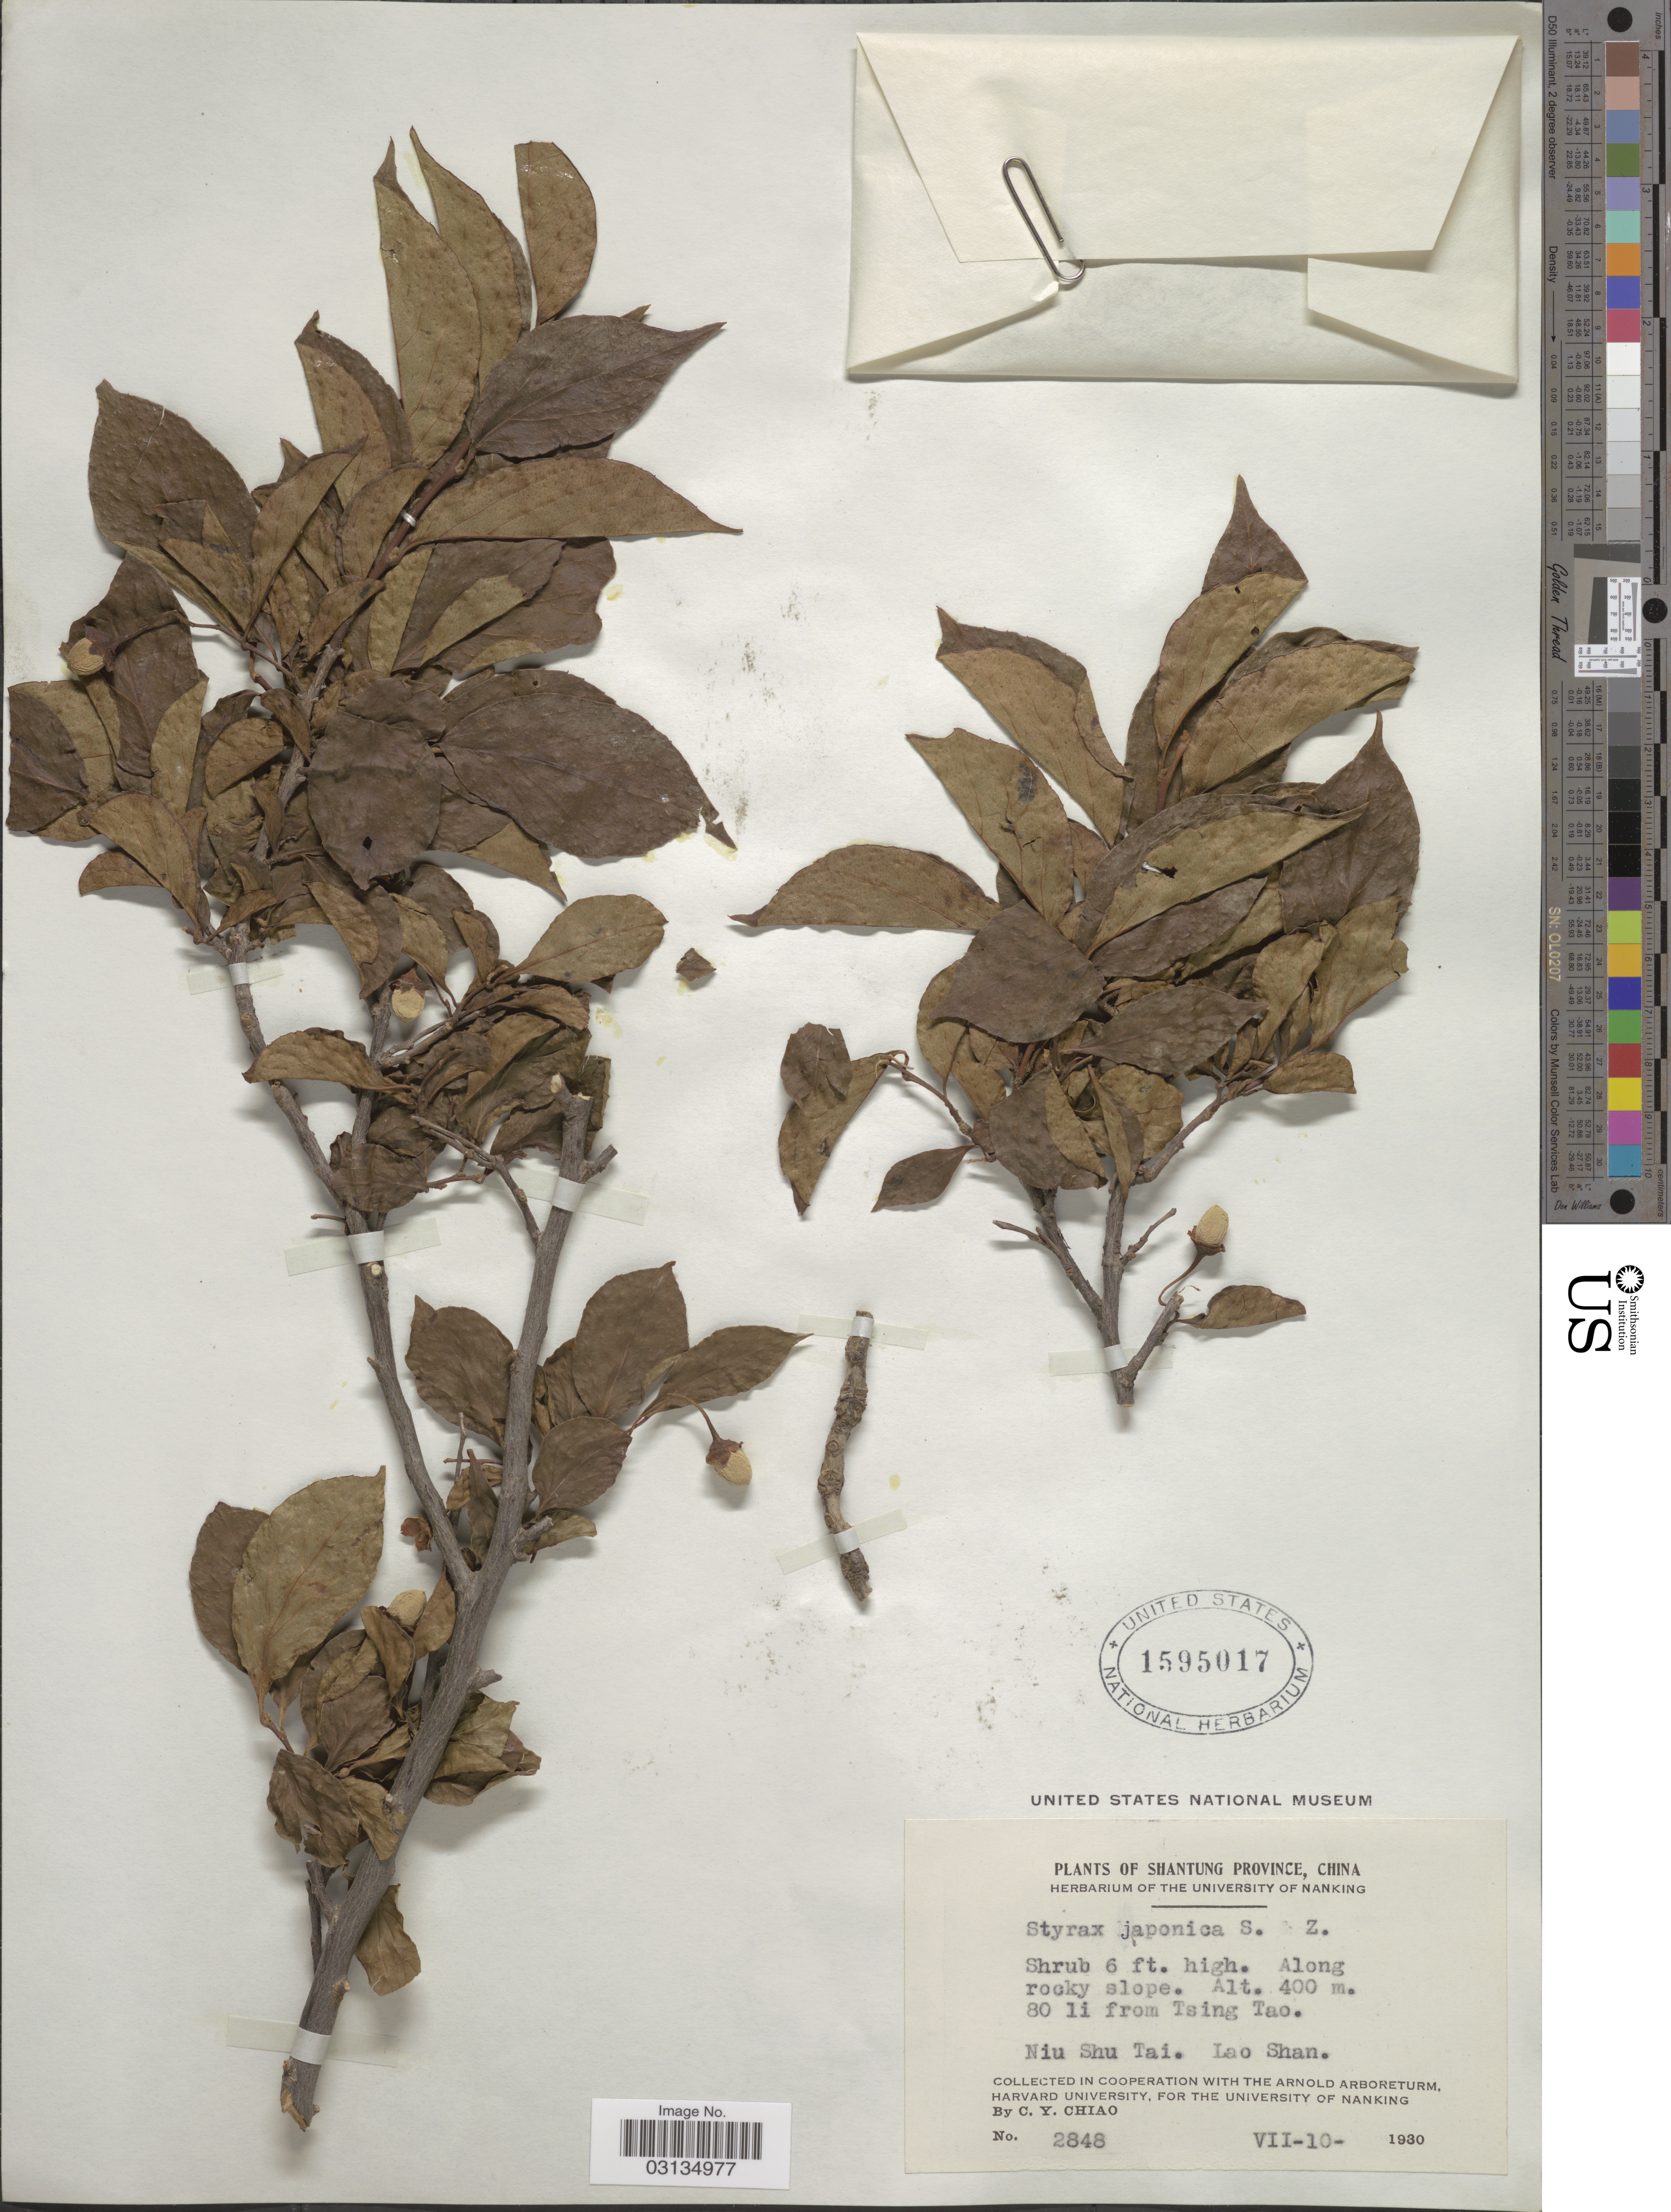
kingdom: Plantae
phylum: Tracheophyta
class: Magnoliopsida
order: Ericales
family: Styracaceae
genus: Styrax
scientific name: Styrax japonicus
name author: Siebold & Zucc.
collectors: C. Y. Chiao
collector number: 2848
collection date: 1930-07-10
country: China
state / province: Shandong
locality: Shantung Province. 80 li from Tsing Tao. Niu Shu Tai. Lao Shan.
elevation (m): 400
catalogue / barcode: US 1595017